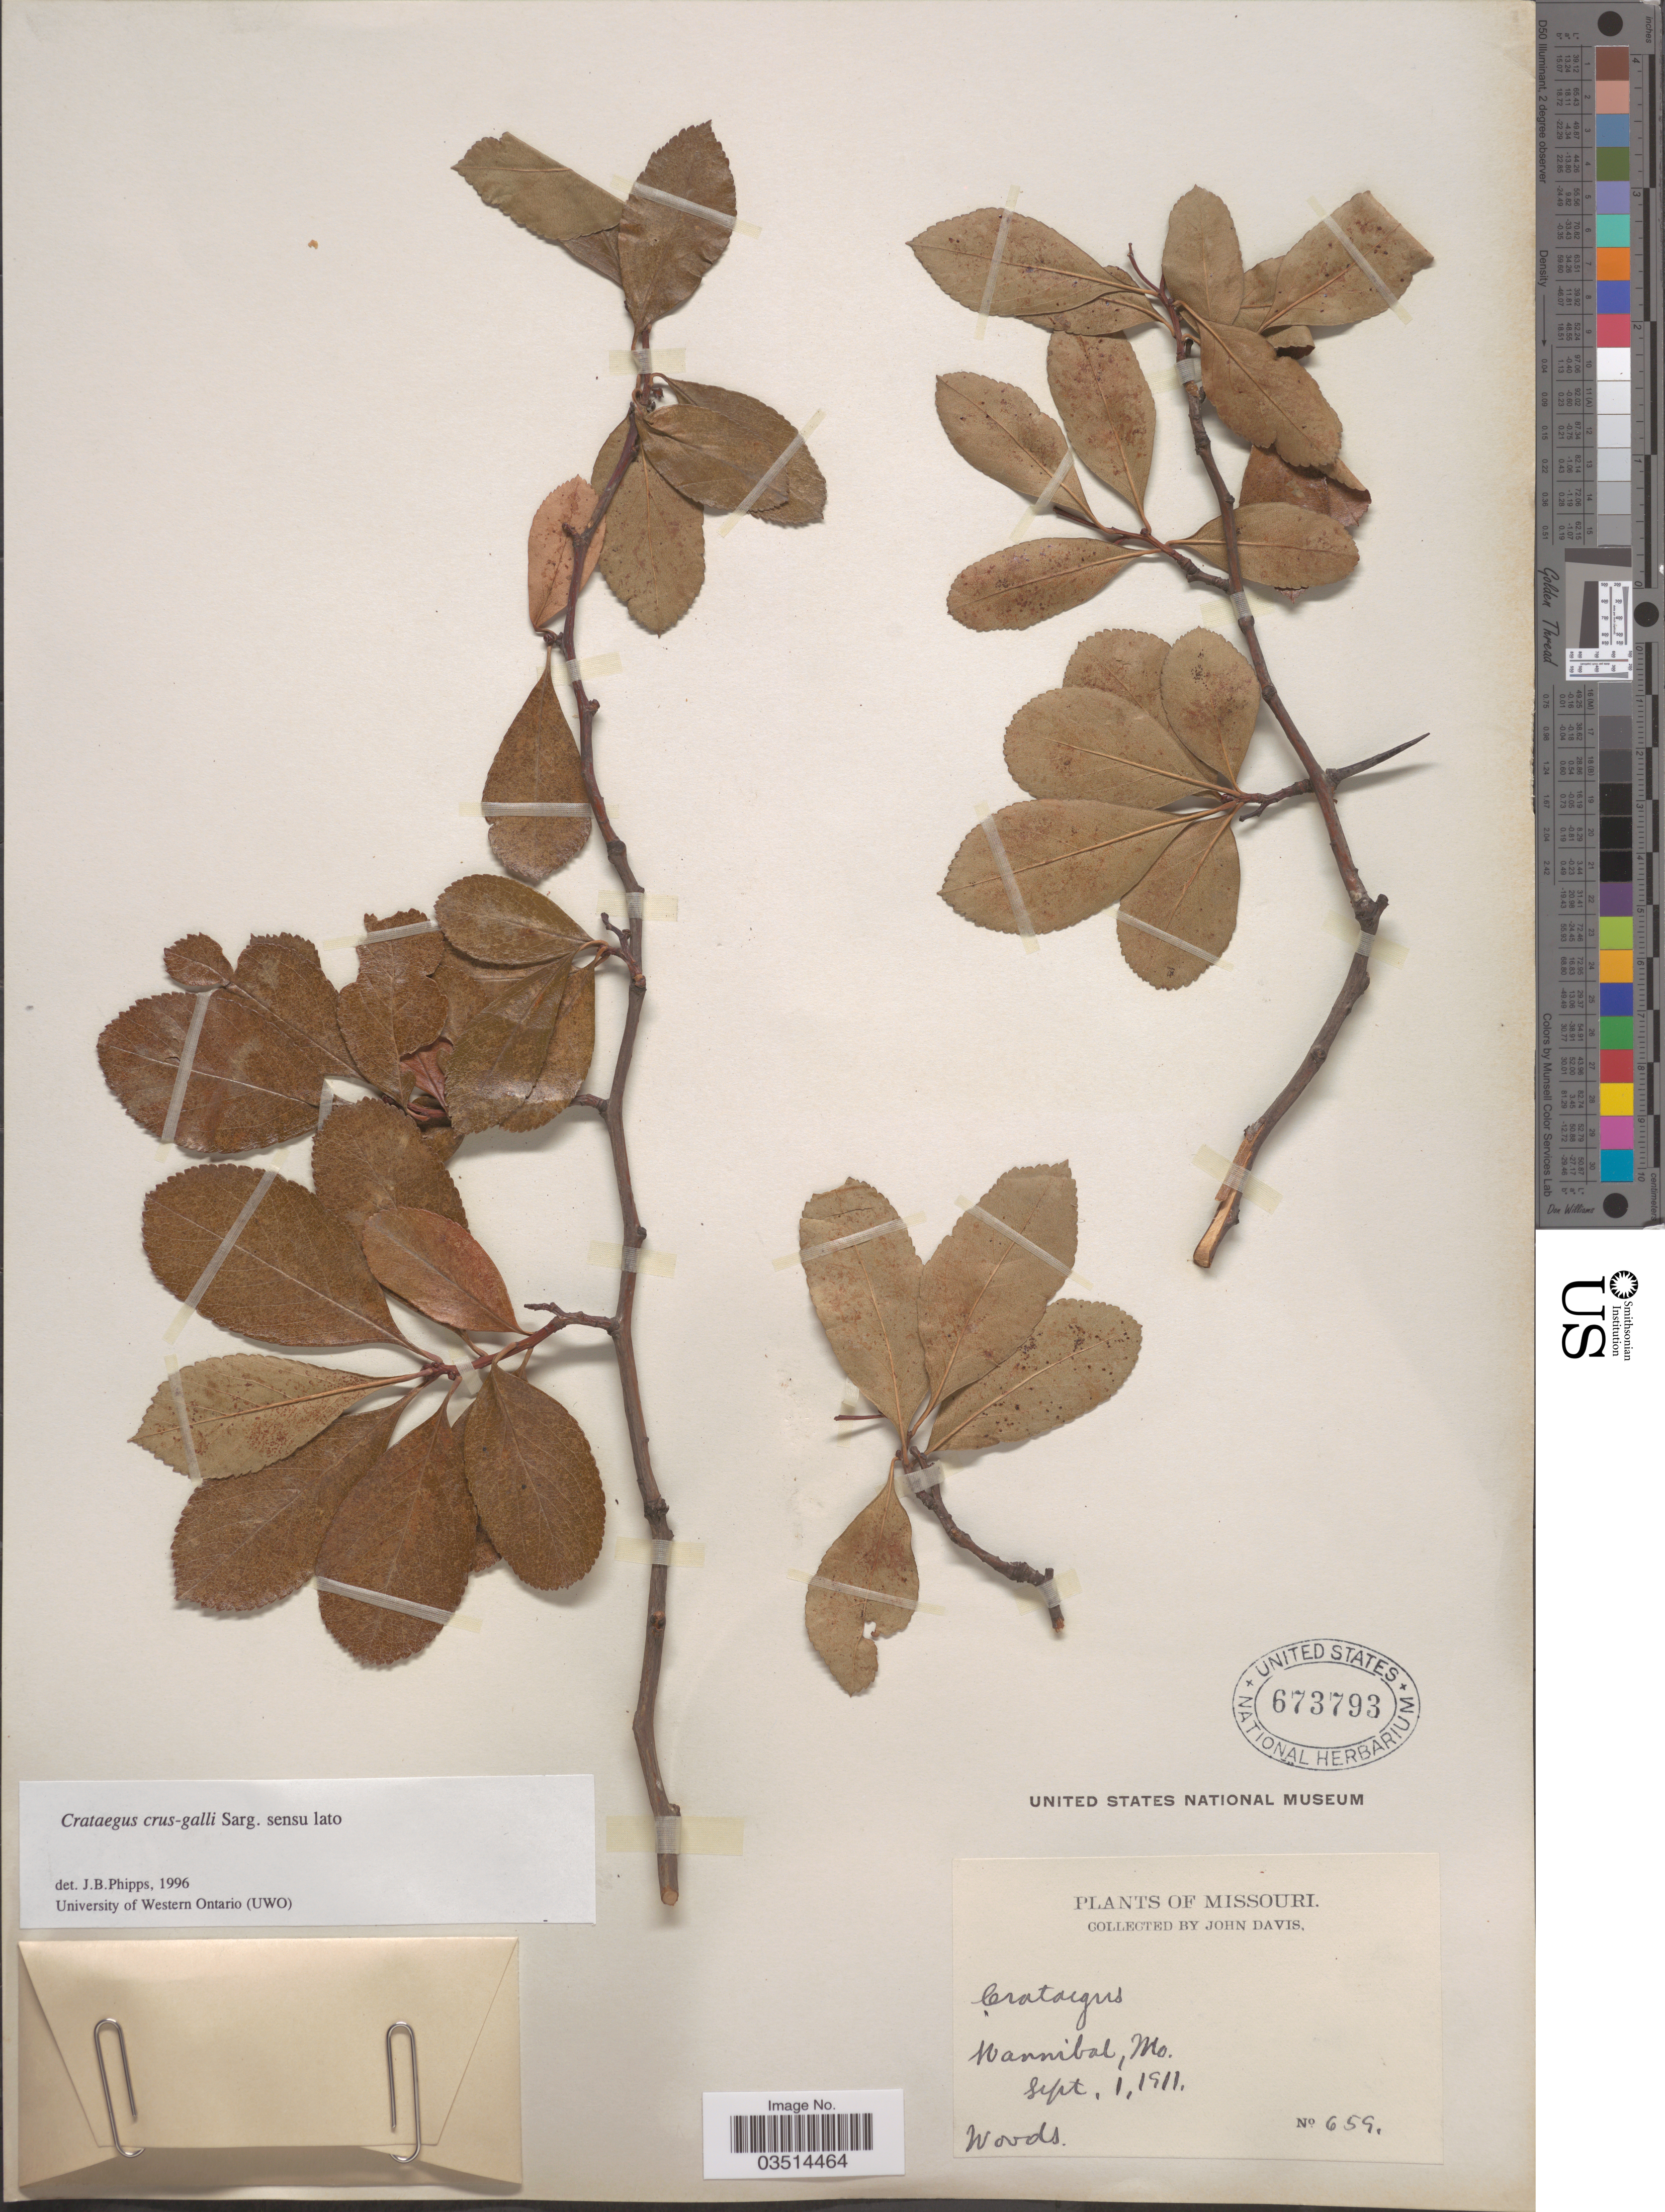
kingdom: Plantae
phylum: Tracheophyta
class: Magnoliopsida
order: Rosales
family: Rosaceae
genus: Crataegus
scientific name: Crataegus crus-galli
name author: L.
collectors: J. Davis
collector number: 659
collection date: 1911-09-01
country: United States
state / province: Missouri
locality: Hannibal.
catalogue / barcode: US 673793